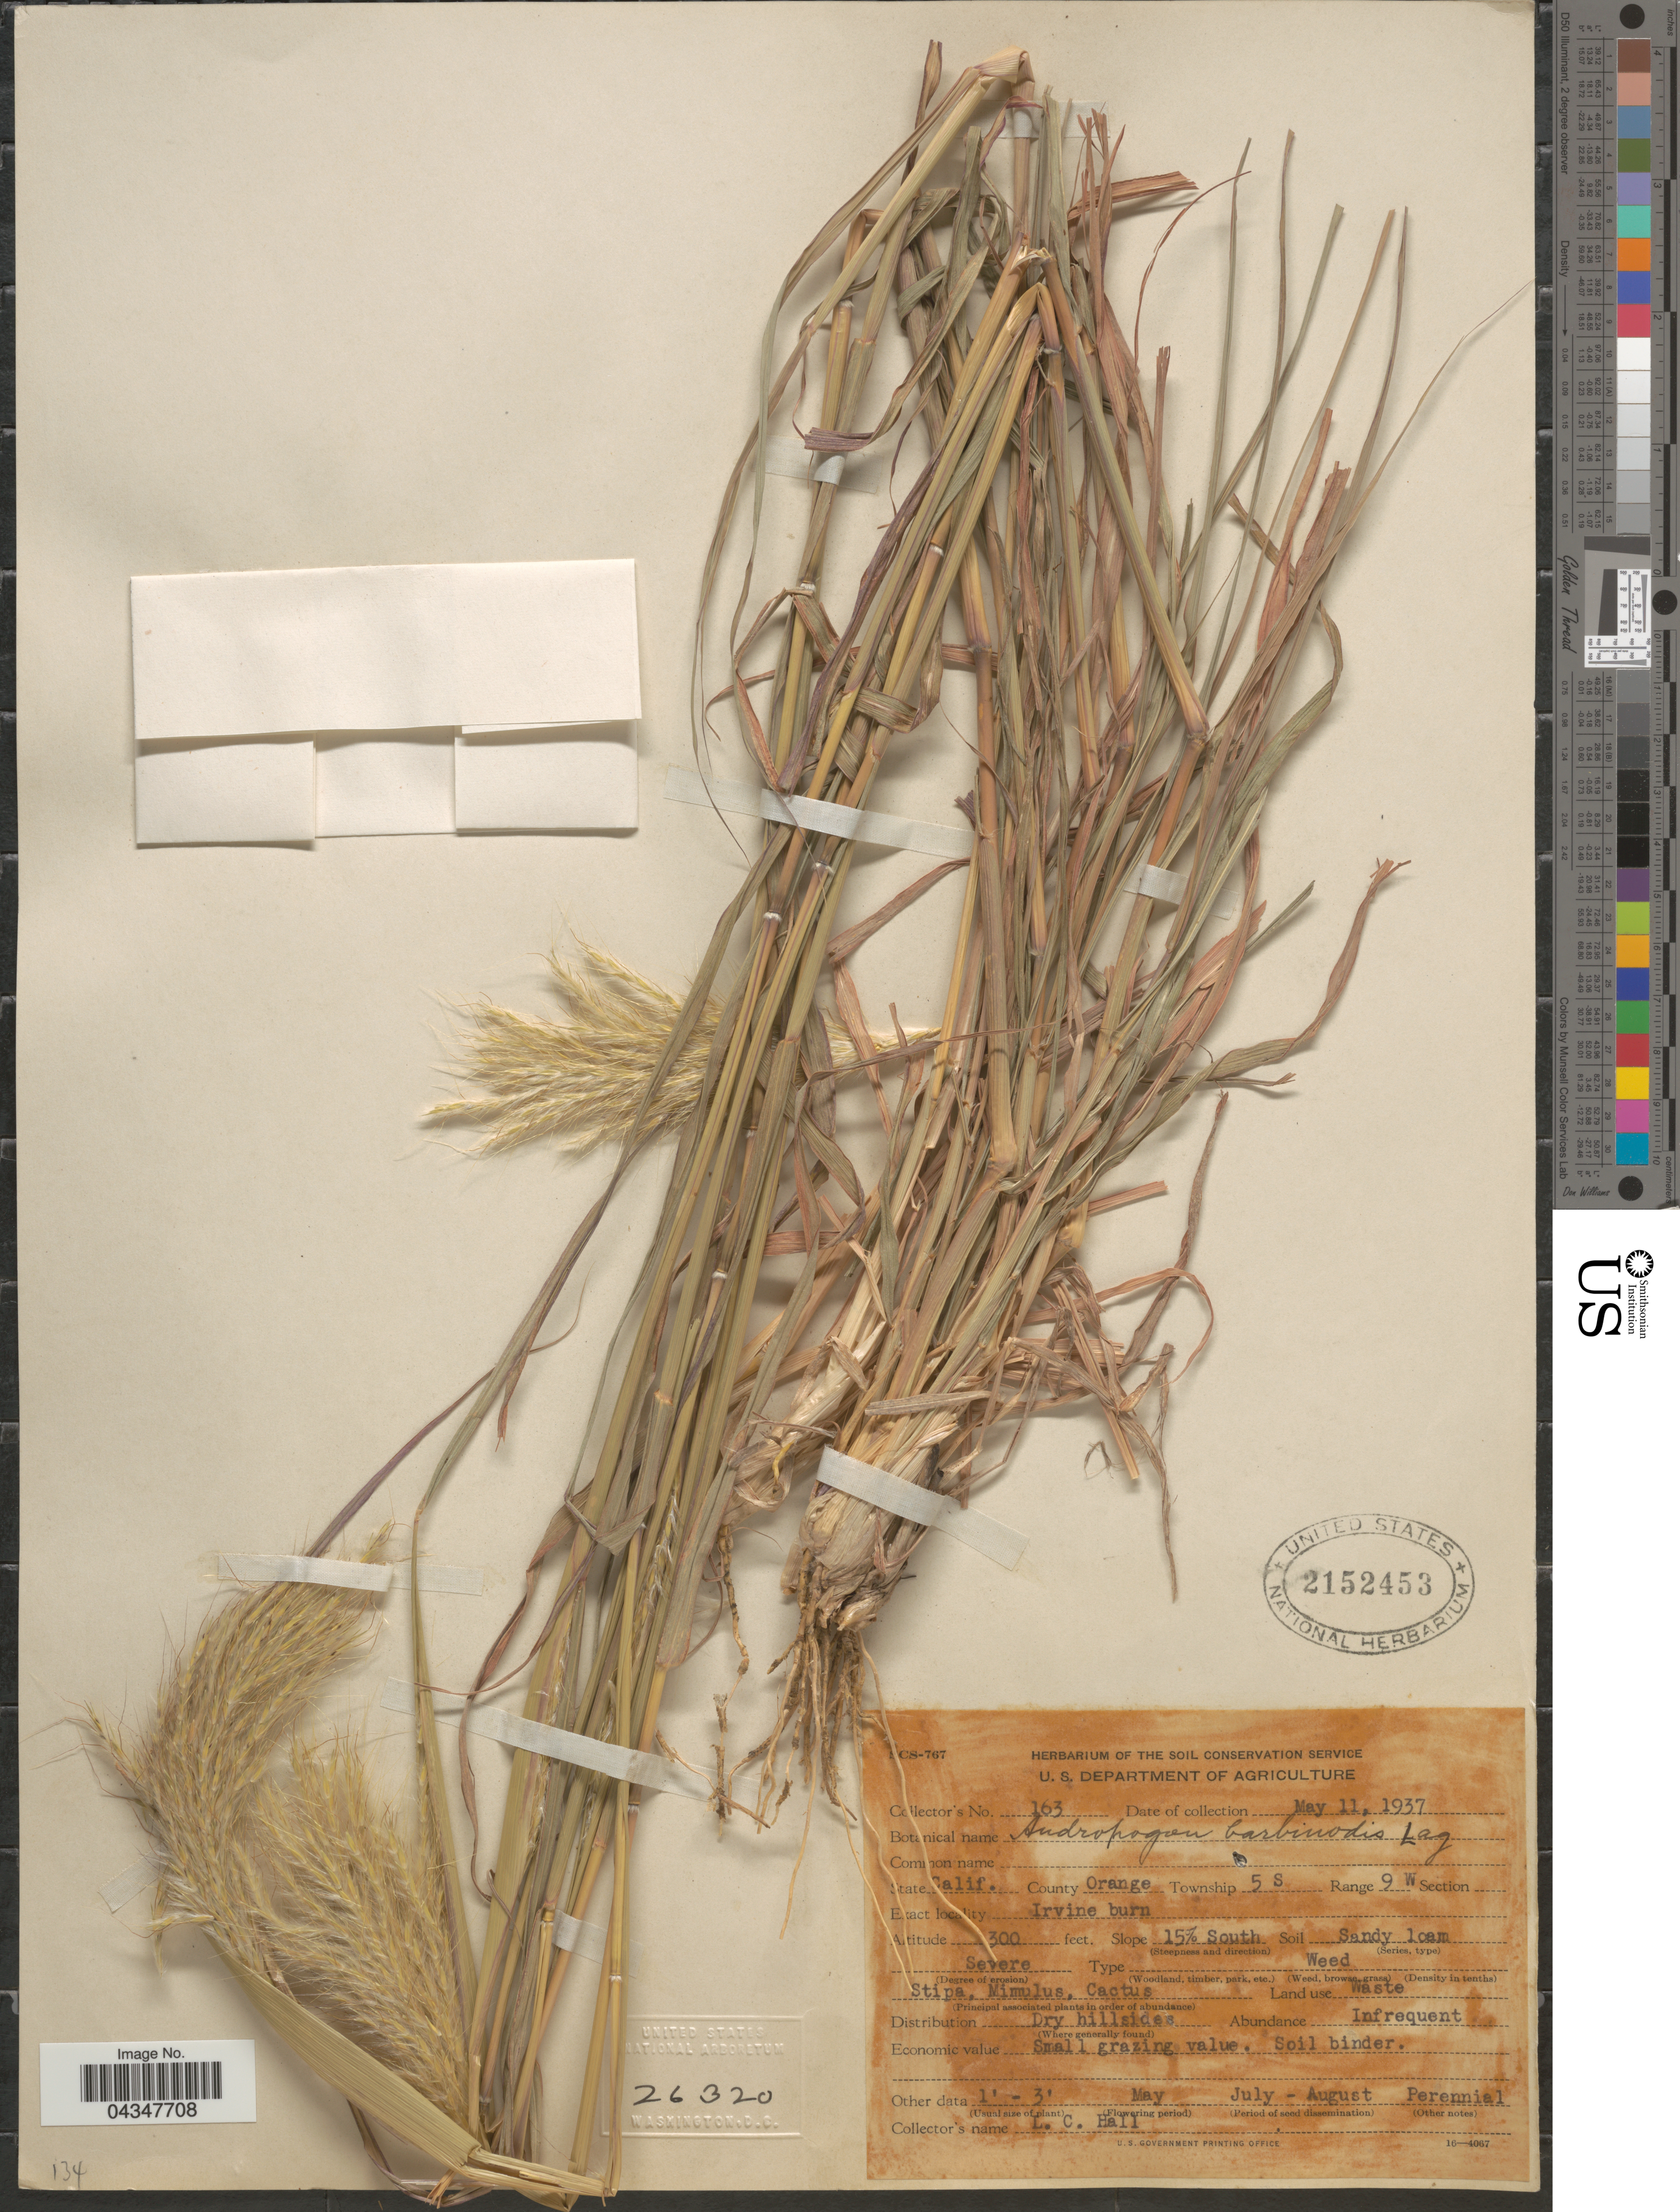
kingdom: Plantae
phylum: Tracheophyta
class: Liliopsida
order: Poales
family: Poaceae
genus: Bothriochloa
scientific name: Bothriochloa barbinodis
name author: (Lag.) Herter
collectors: L. Hall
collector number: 163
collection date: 1937-05-11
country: United States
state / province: California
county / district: Orange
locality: County Orange. Township 5S Range 9W. Irvine burn.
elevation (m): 91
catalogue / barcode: US 2152453